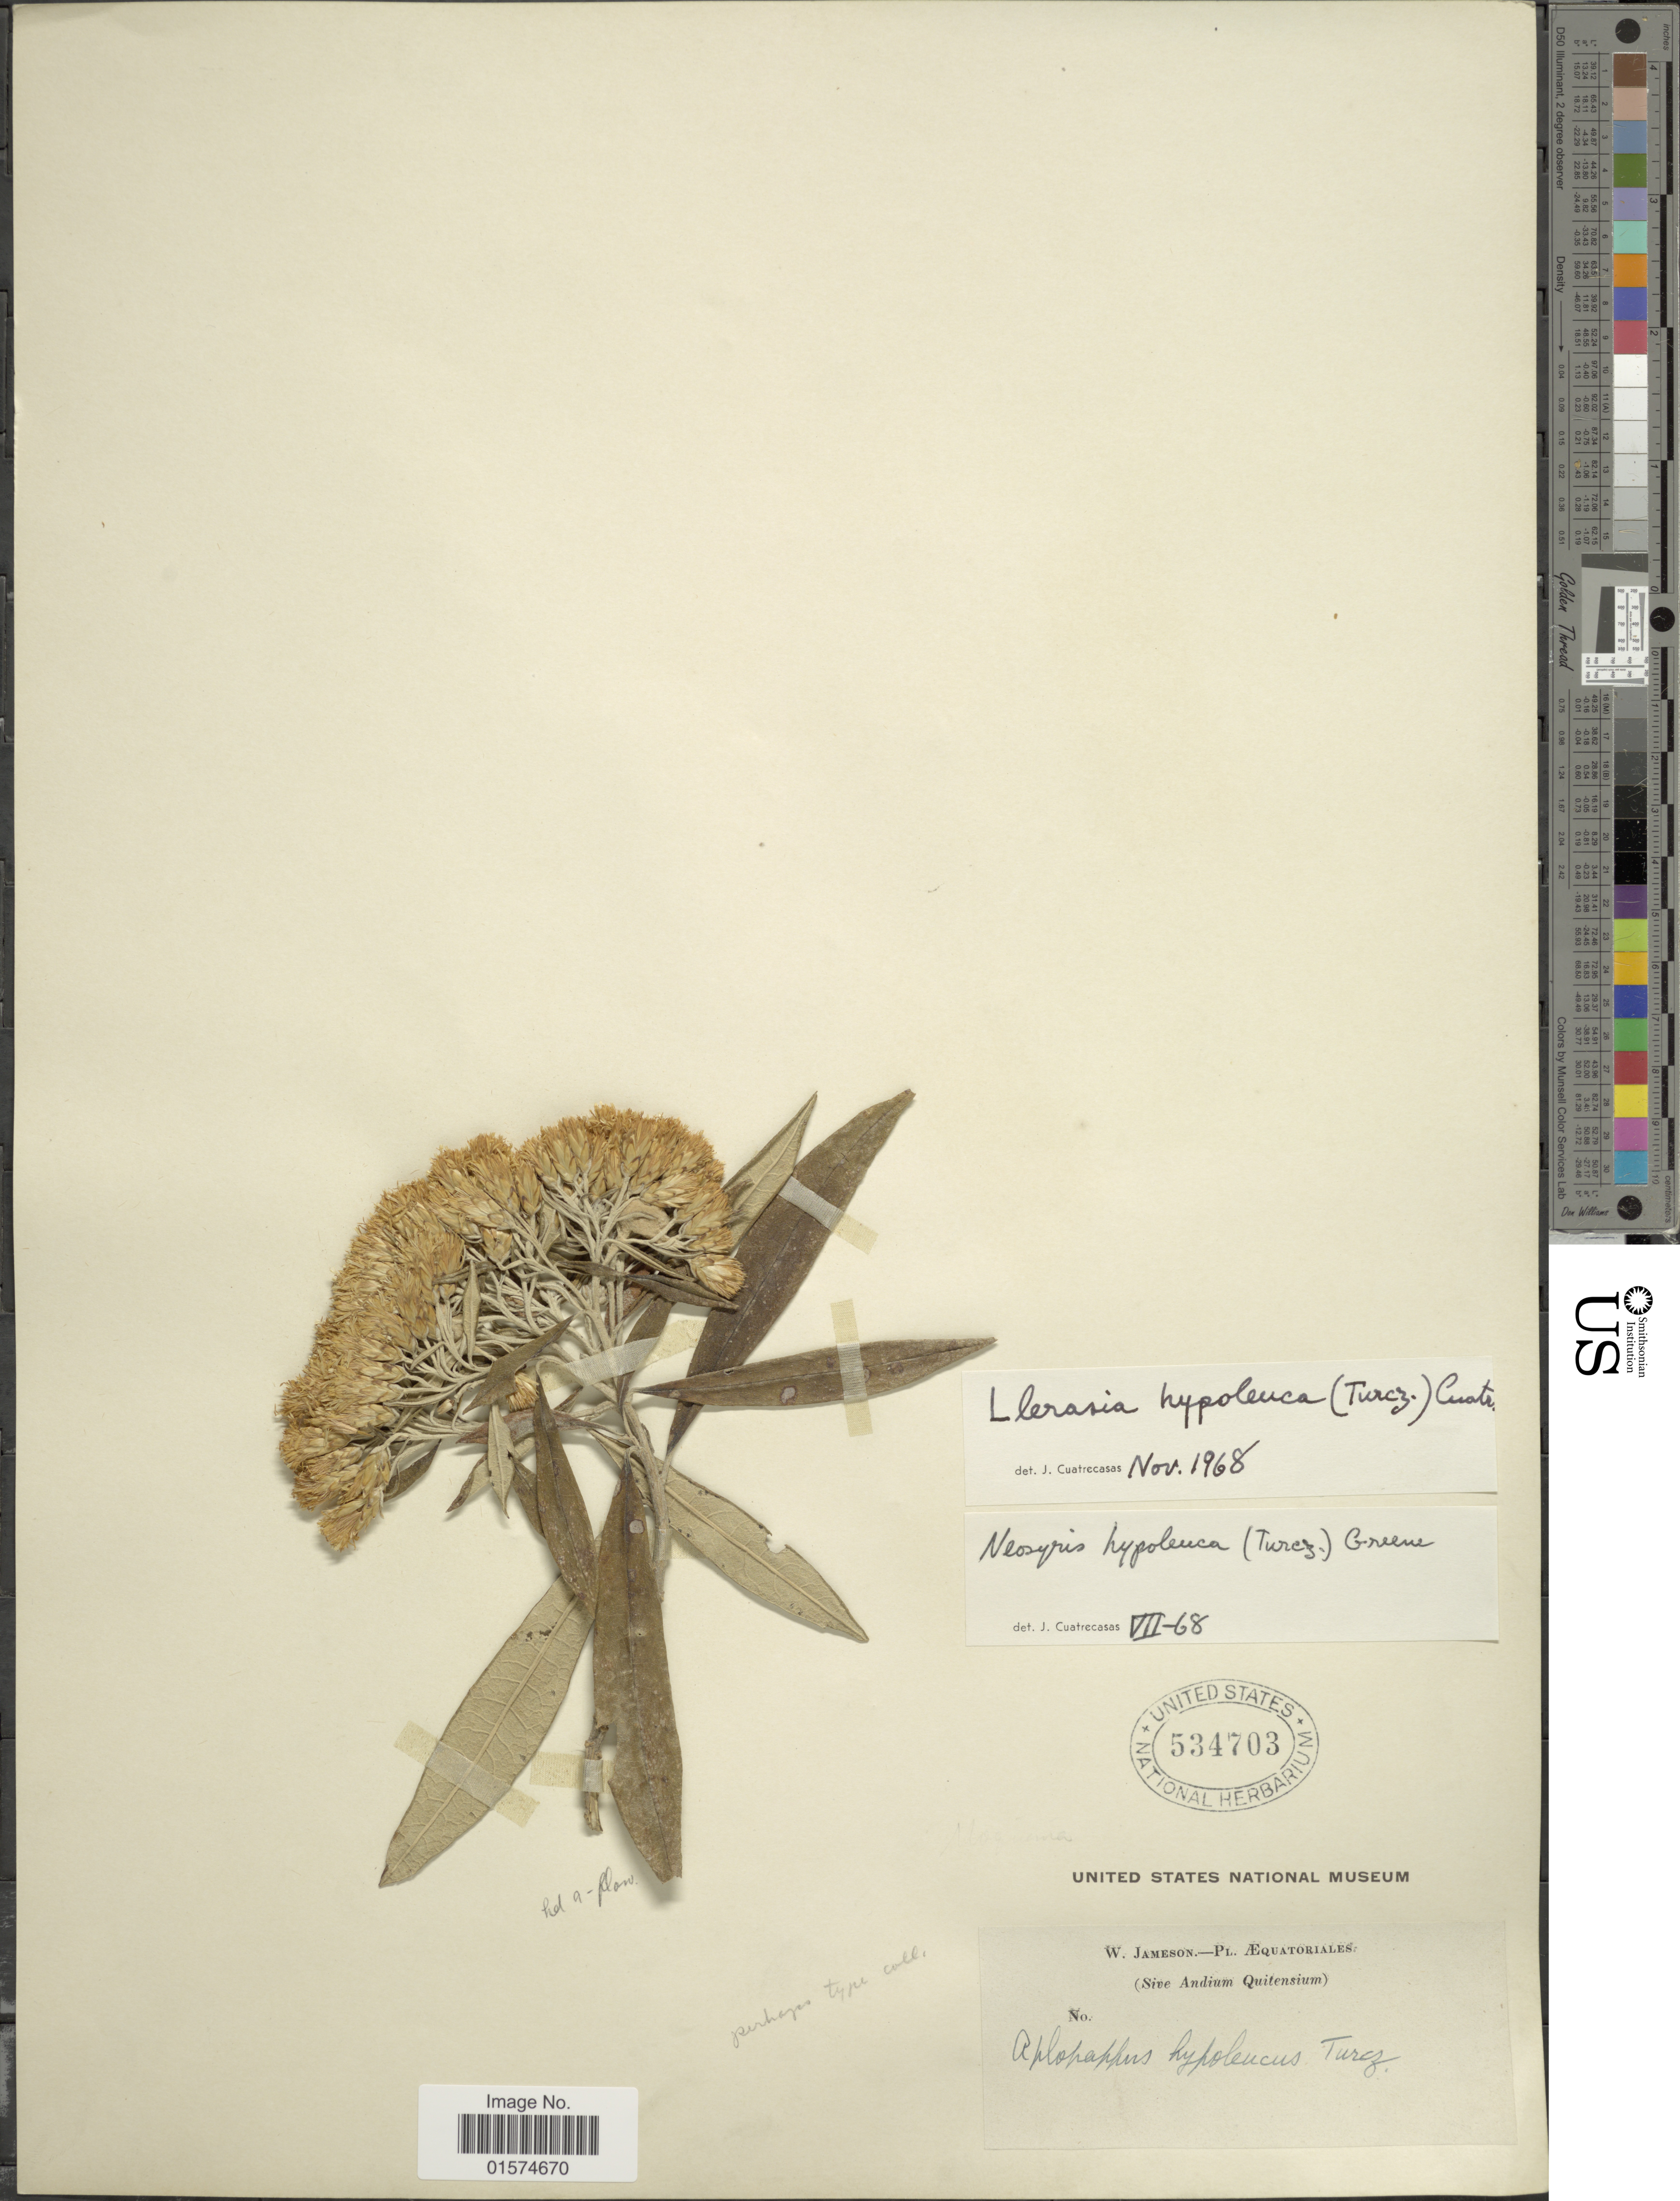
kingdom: Plantae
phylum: Tracheophyta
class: Magnoliopsida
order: Asterales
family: Asteraceae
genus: Llerasia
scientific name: Llerasia hypoleuca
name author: (Turcz.) Cuatrec.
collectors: W. Jameson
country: Ecuador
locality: Aequatoriales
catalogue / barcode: US 534703